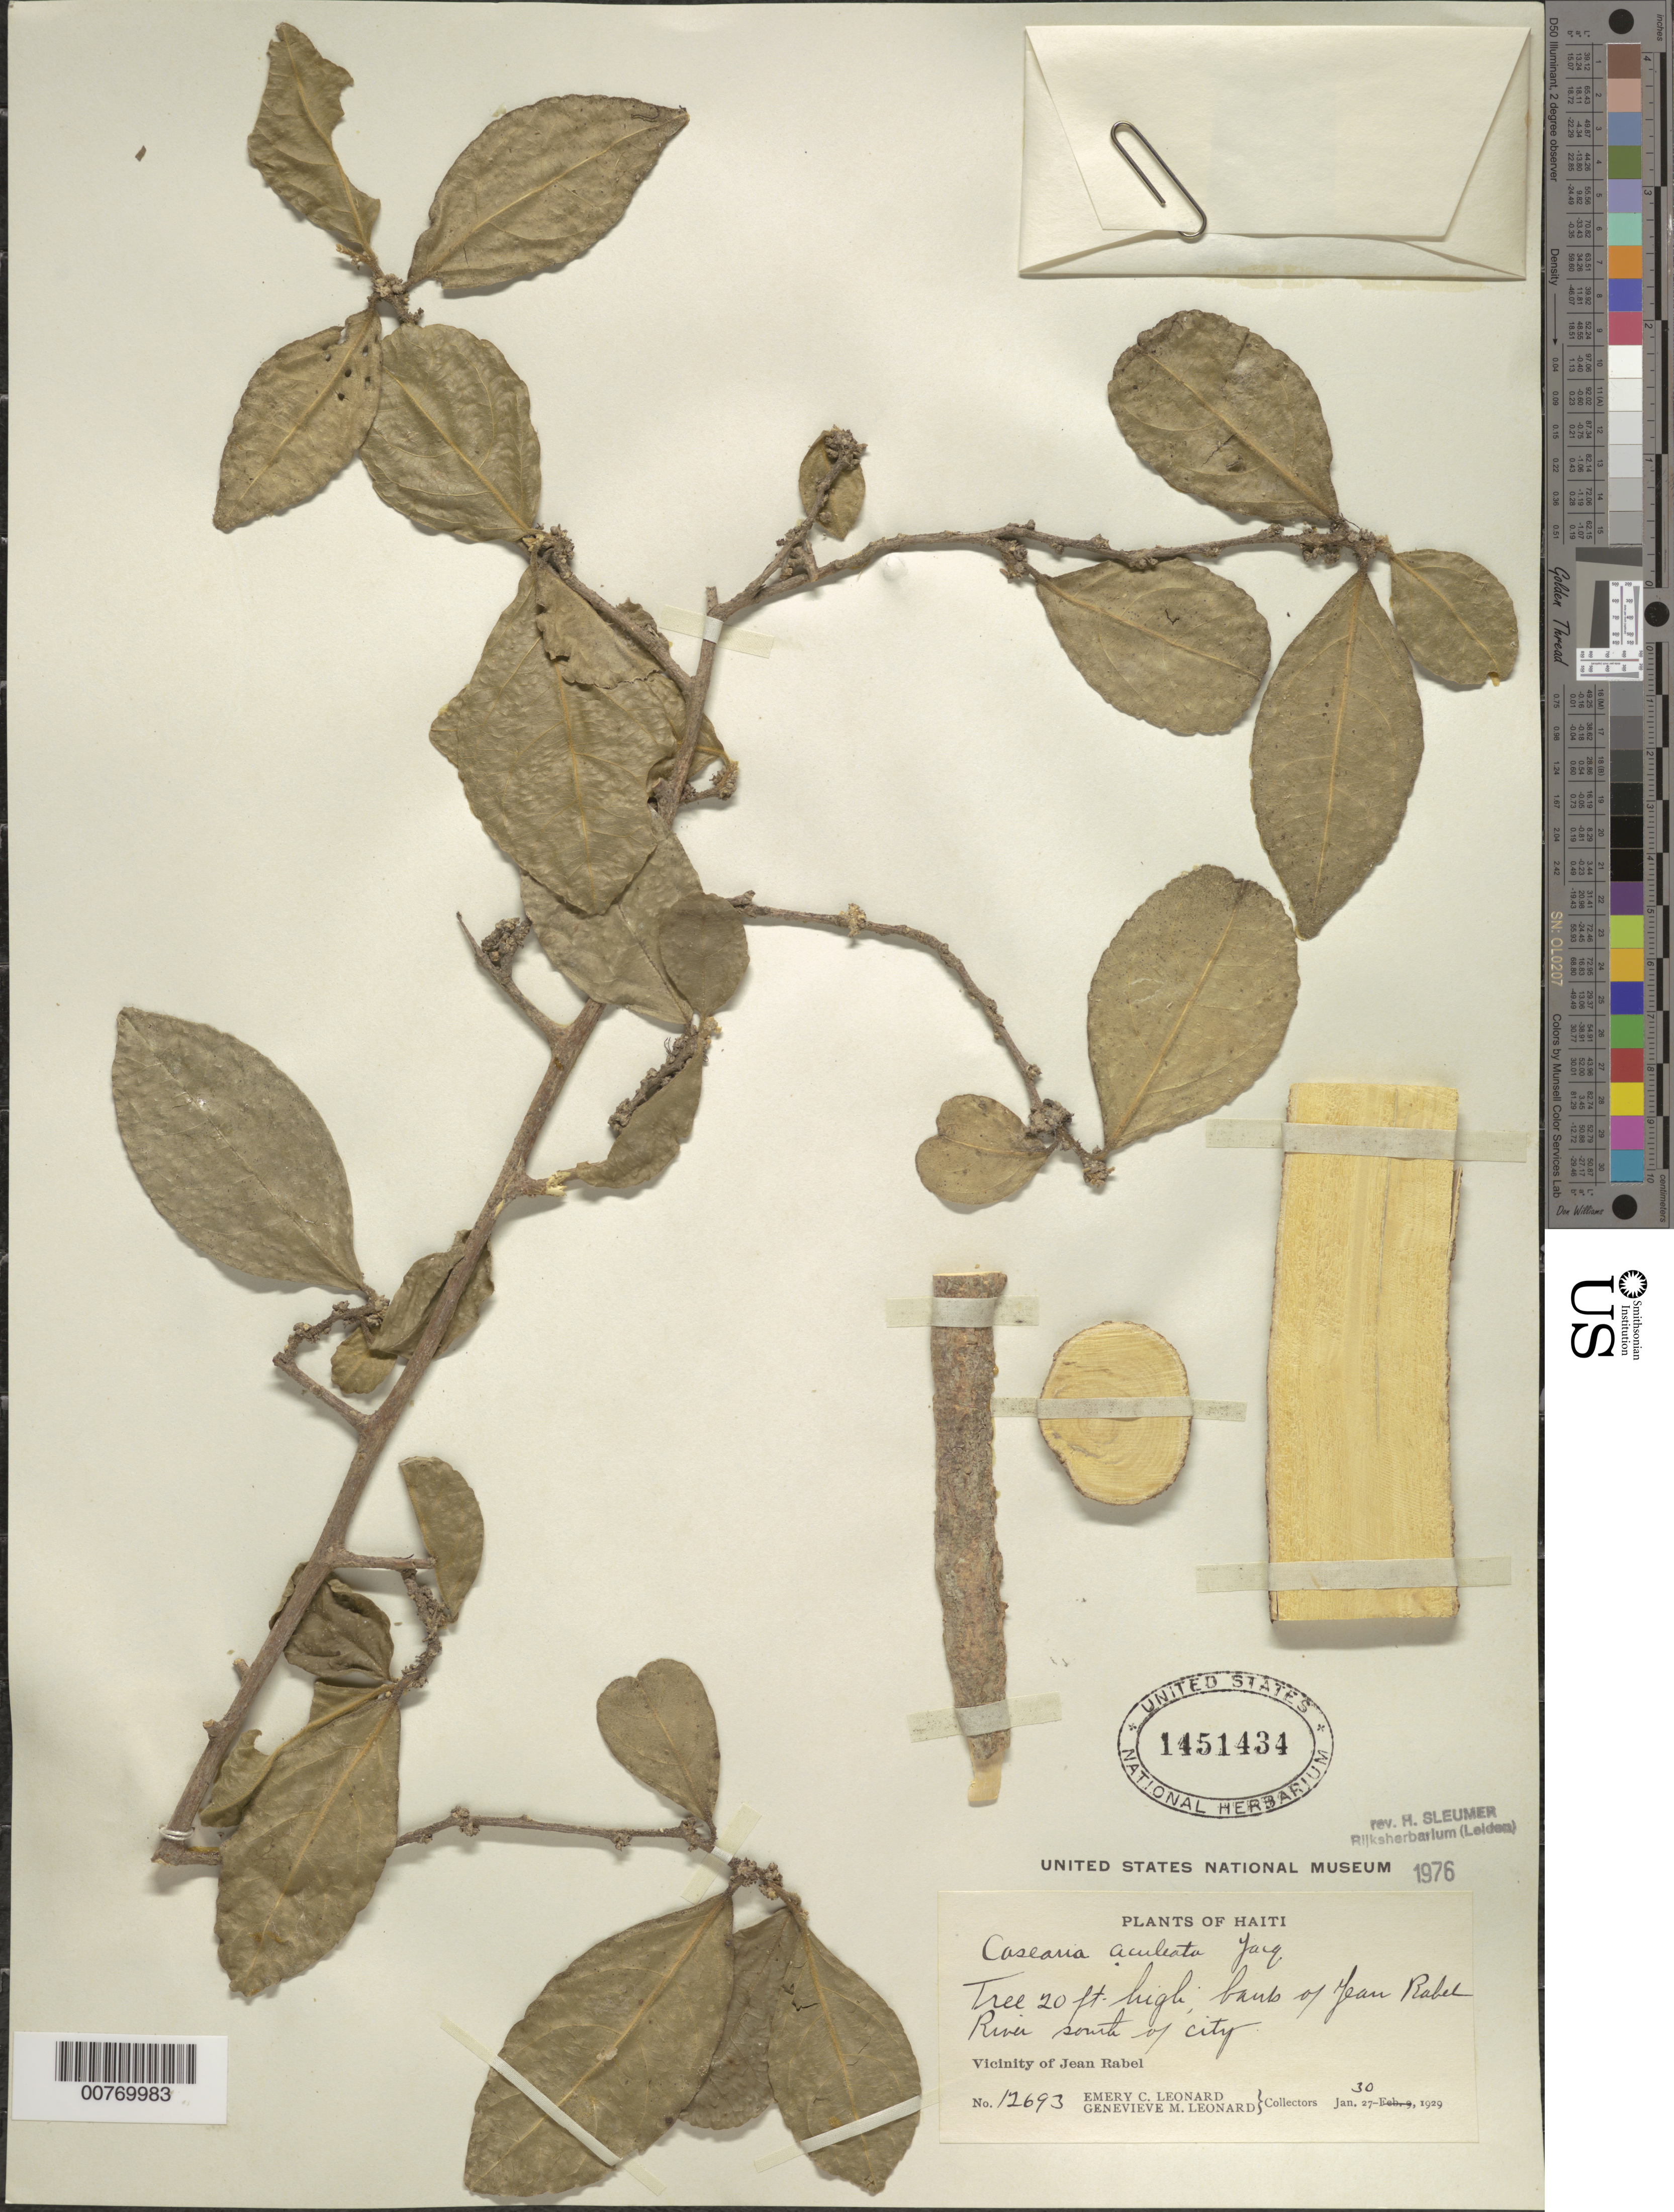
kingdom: Plantae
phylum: Tracheophyta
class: Magnoliopsida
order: Malpighiales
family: Salicaceae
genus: Casearia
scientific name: Casearia aculeata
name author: Jacq.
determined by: Sleumer, H. O.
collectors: E. C. Leonard & G. M. Leonard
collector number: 12693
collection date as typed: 30 Jan 1929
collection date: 1929-01-30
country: Haiti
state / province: Nord-Óuest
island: Hispaniola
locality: Vicinity of Jean Rabel.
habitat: Banks of Jean Rabel river south of city.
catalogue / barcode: US 1451434